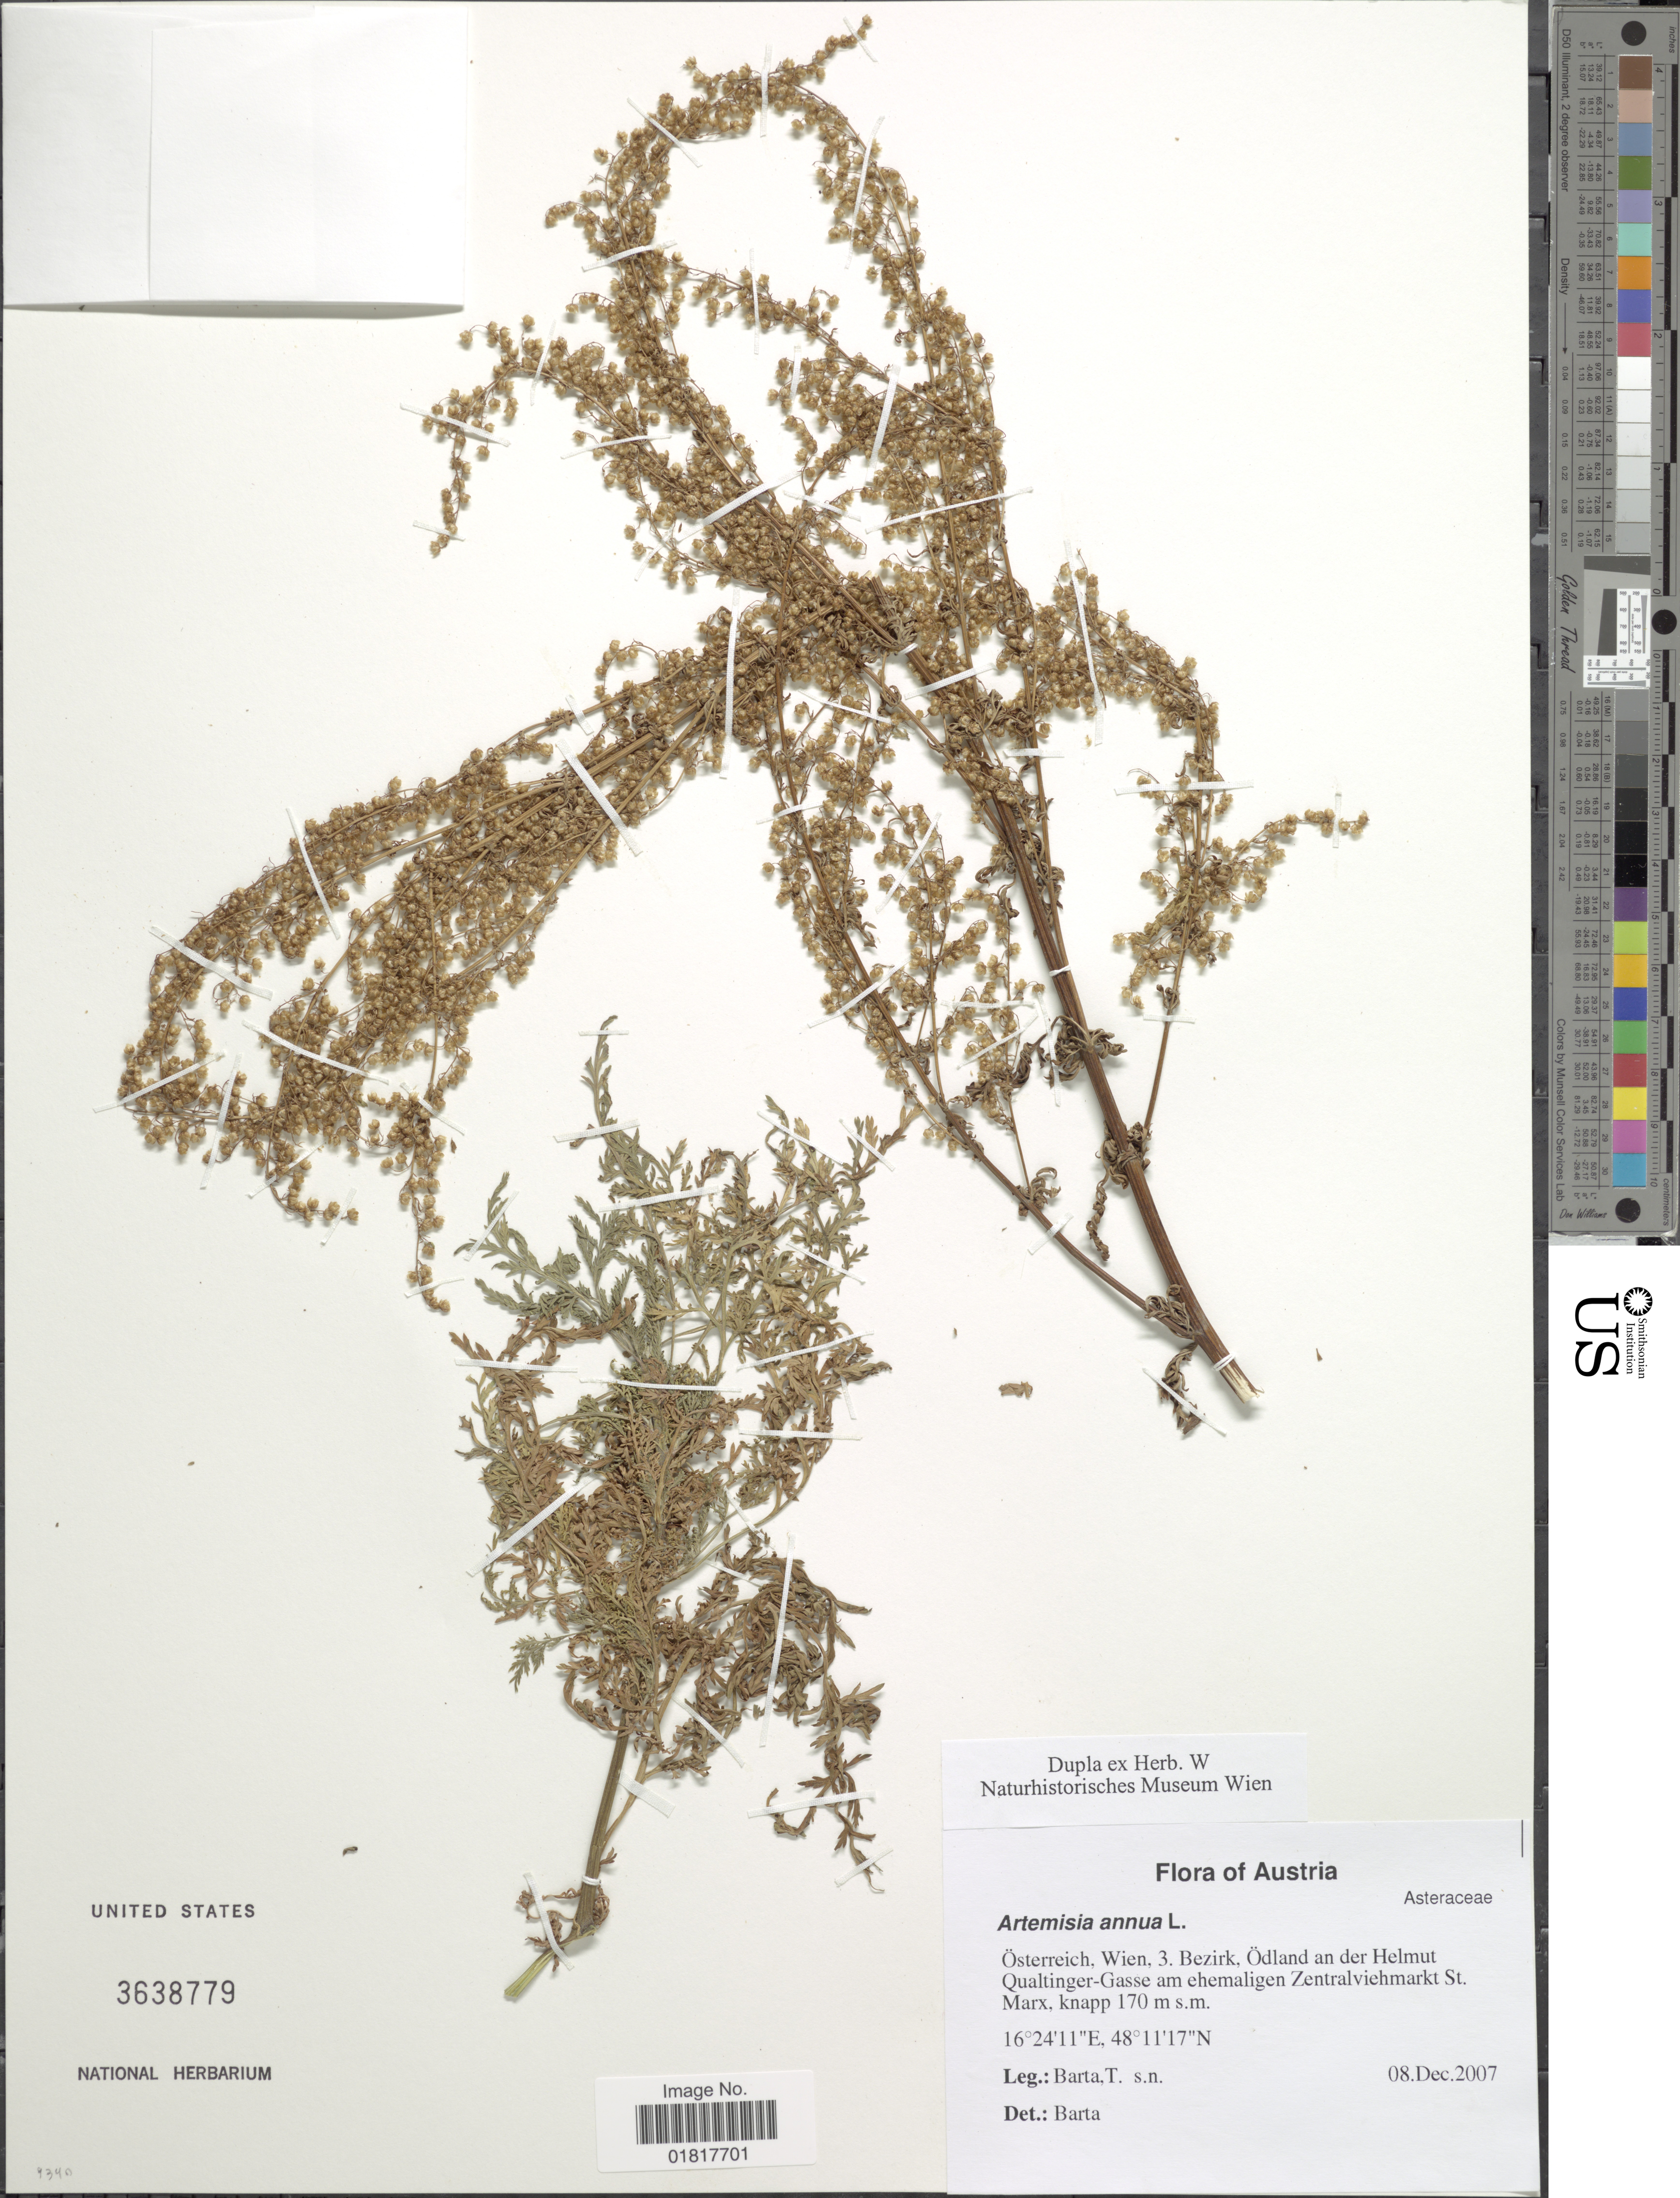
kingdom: Plantae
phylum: Tracheophyta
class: Magnoliopsida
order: Asterales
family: Asteraceae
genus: Artemisia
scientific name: Artemisia annua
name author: L.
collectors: T. Barta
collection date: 2007-12-08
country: Austria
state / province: Wien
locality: Österreich, 3 Bezirk, Ödland an der Helmut Qualtinger-Gasse am ehemaligen Zentralviehmarkt St Marx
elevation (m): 170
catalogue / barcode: US 3638779